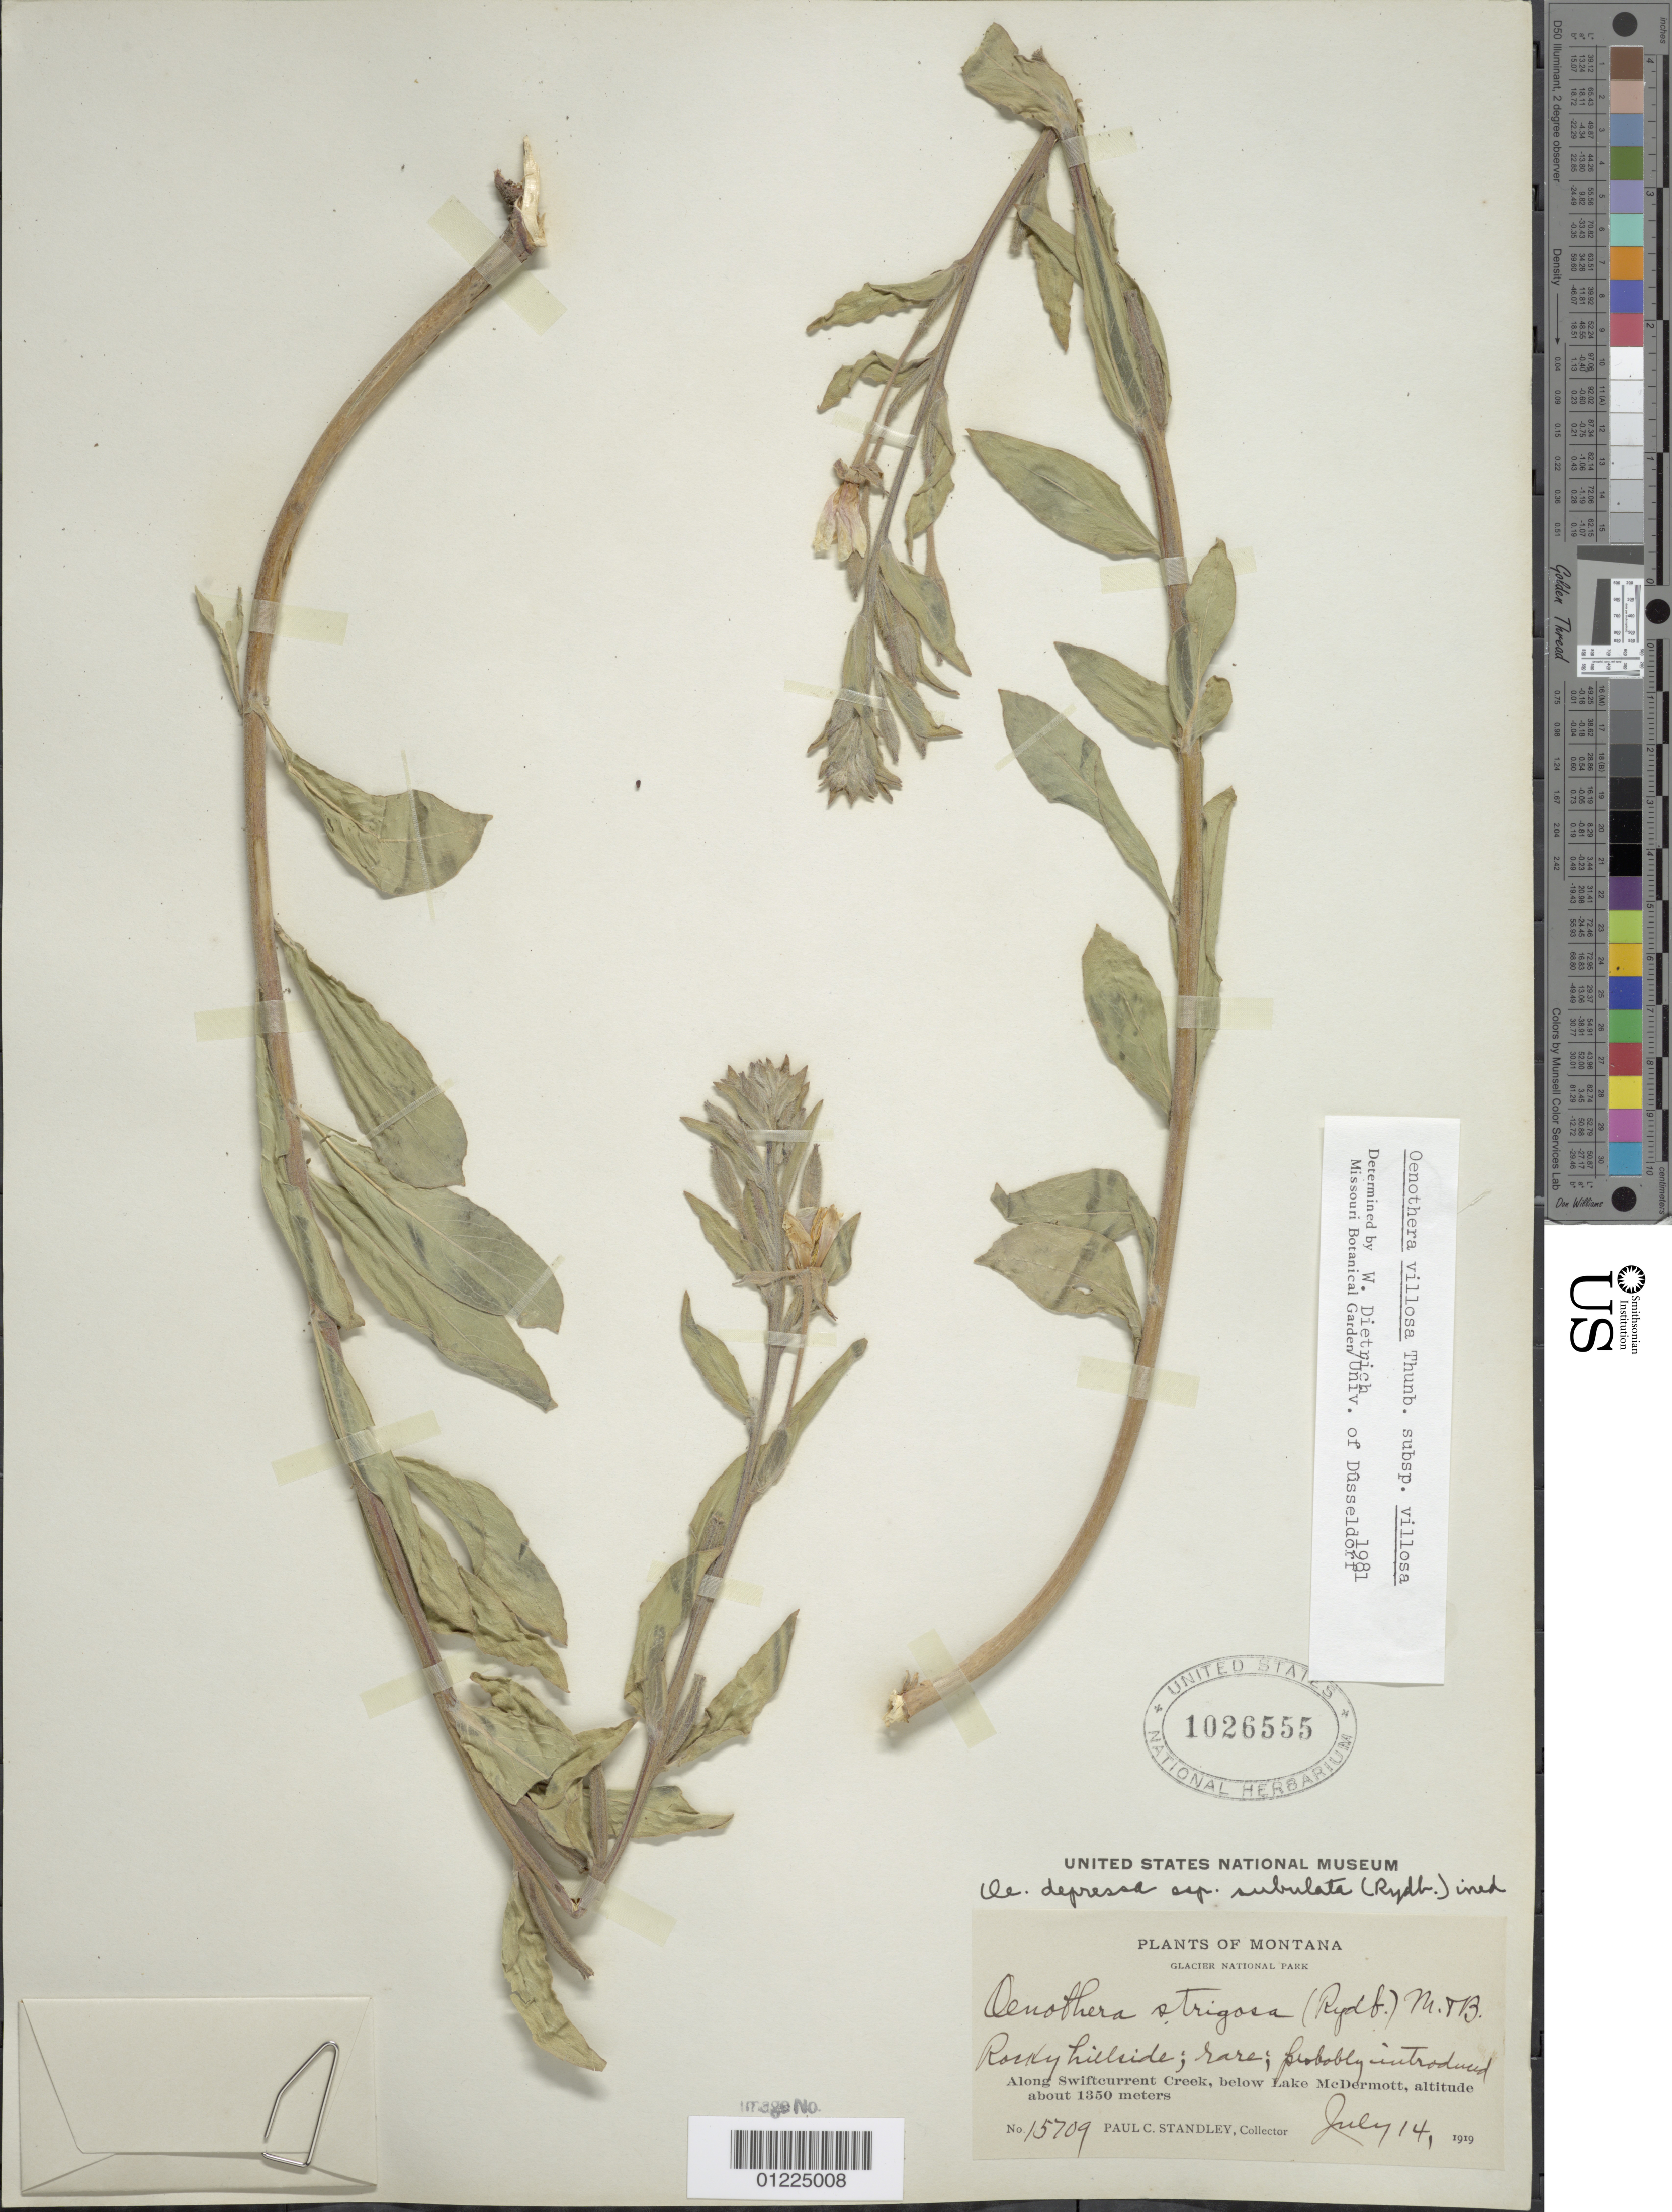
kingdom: Plantae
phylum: Tracheophyta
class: Magnoliopsida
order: Myrtales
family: Onagraceae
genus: Oenothera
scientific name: Oenothera villosa subsp. villosa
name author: Thunb.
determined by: Dietrich, W.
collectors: P. C. Standley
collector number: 15709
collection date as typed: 14 Jul 1919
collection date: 1919-07-14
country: United States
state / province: Montana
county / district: Flathead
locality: Glacier National Park, along Swiftcurrent Creek, below Lake McDermott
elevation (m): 1350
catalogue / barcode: US 1026555